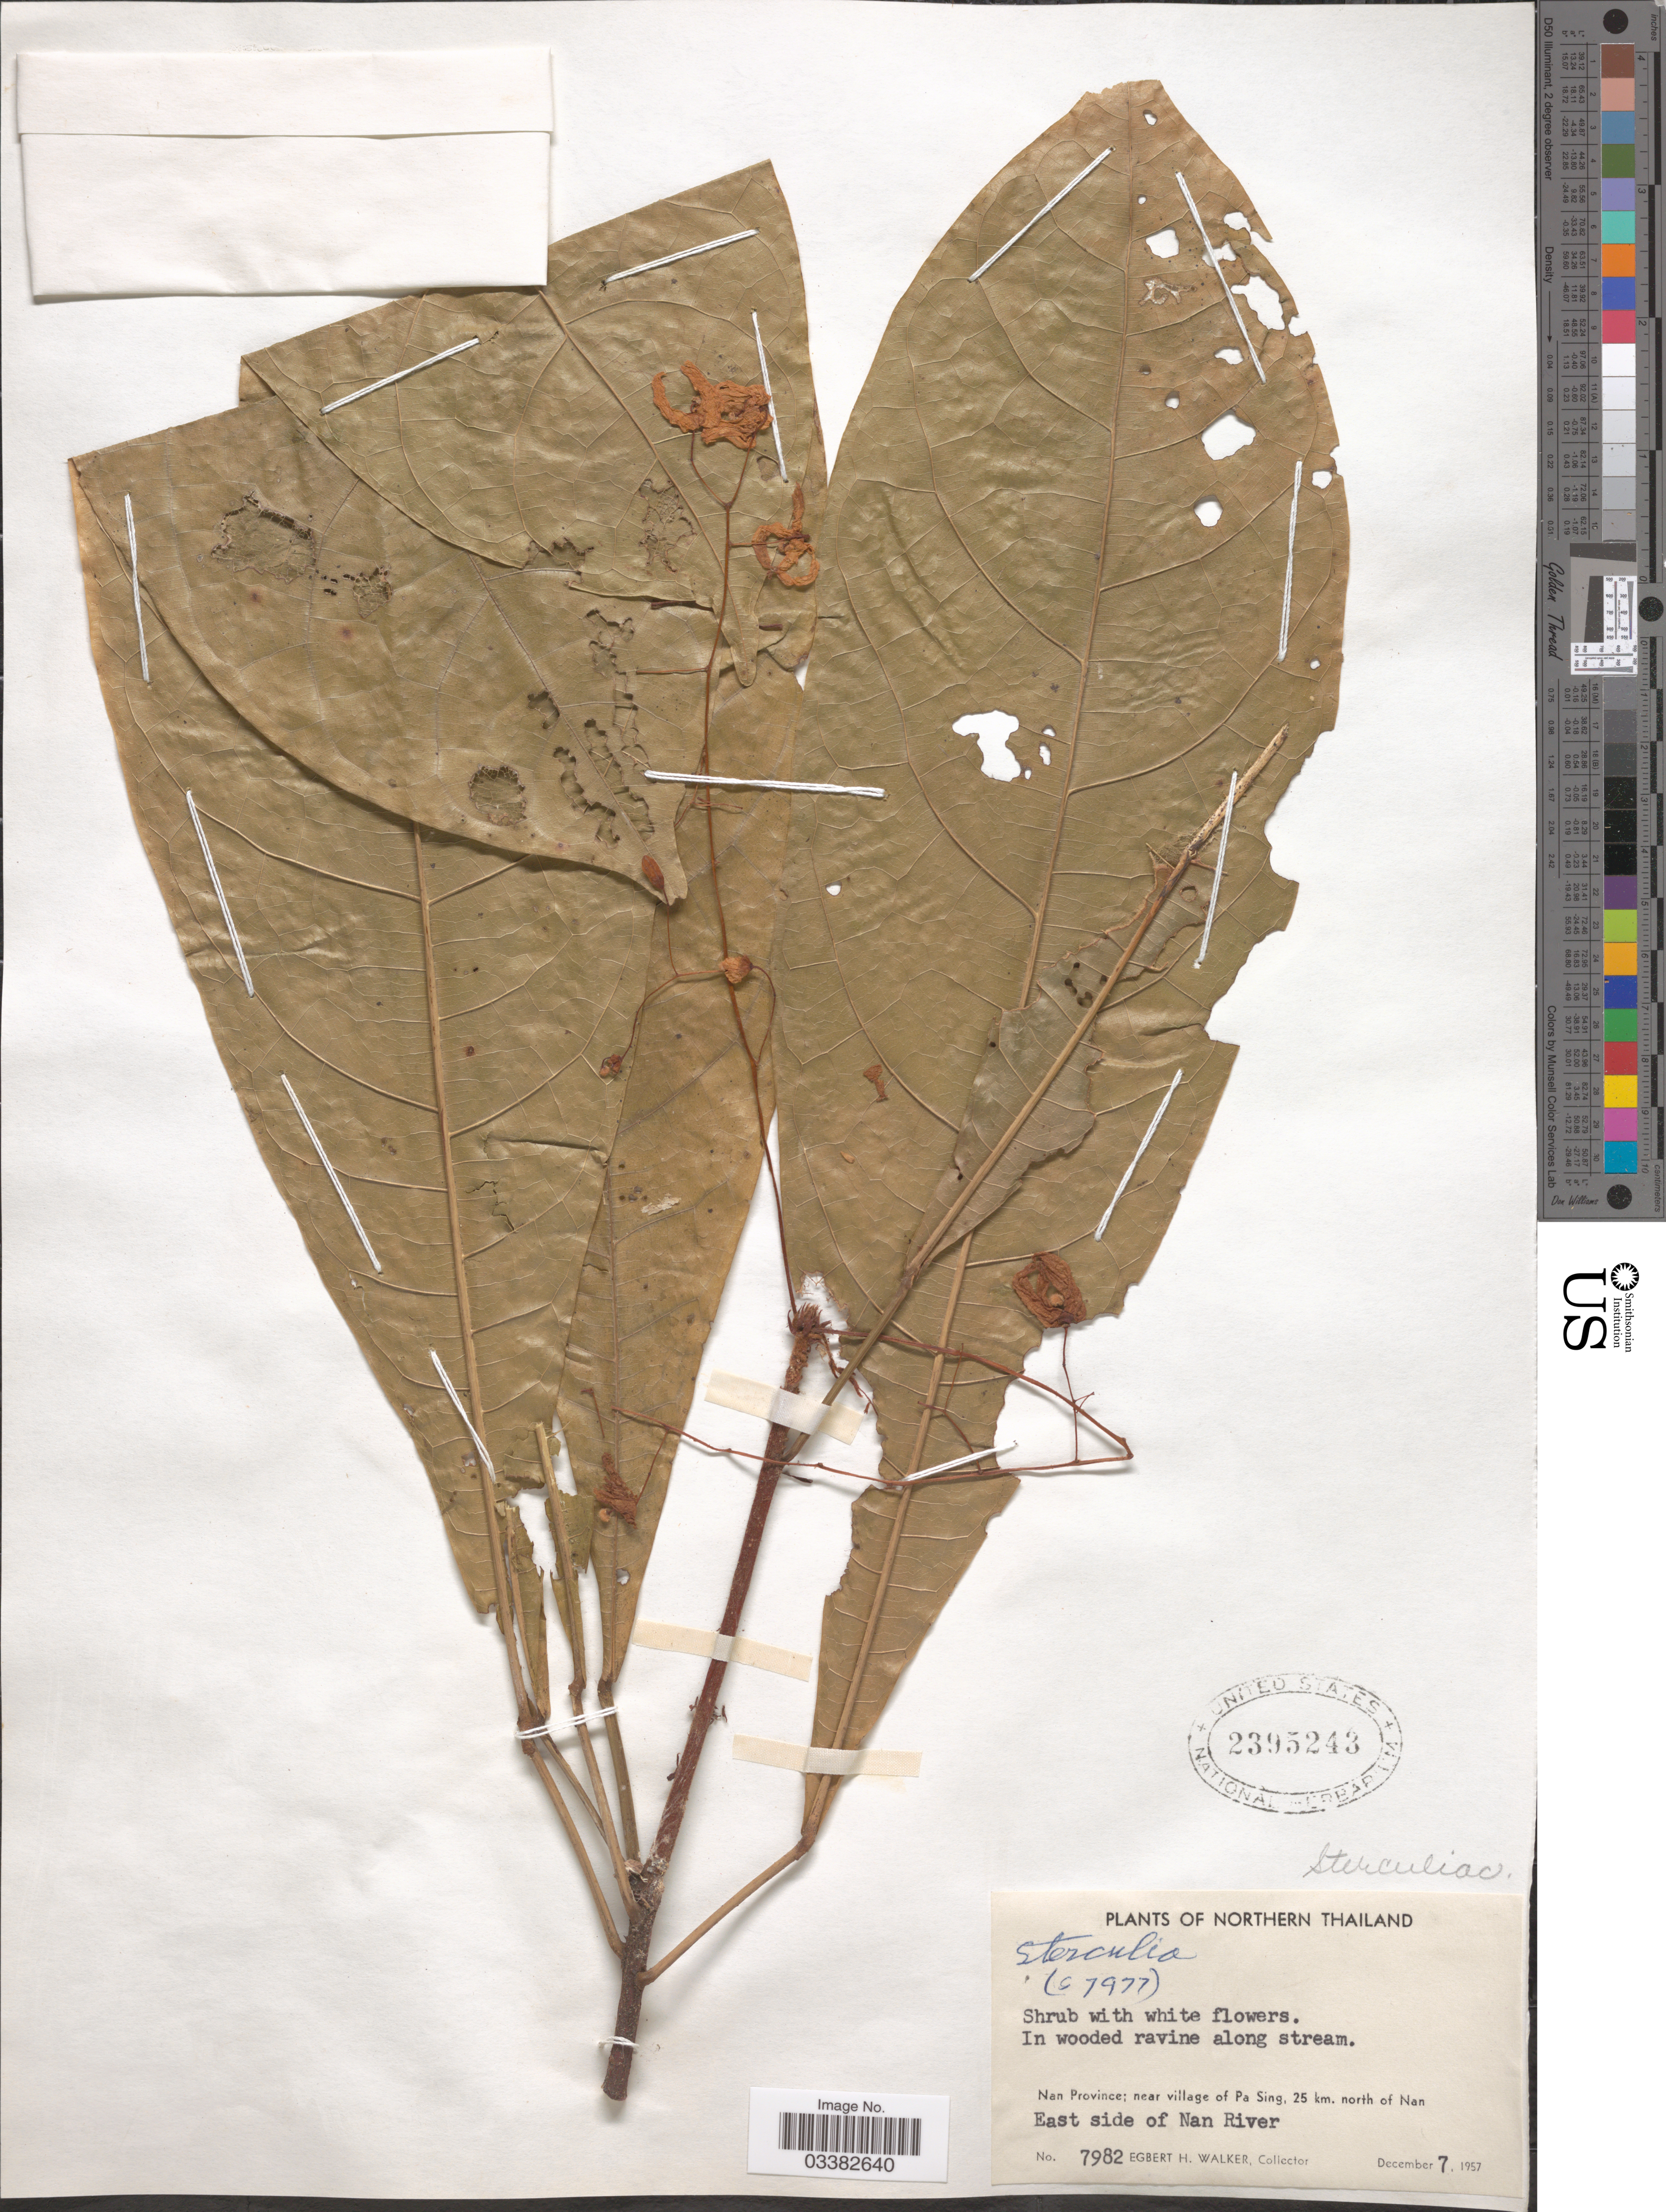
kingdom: Plantae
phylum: Tracheophyta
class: Magnoliopsida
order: Malvales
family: Malvaceae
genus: Sterculia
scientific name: Sterculia sp.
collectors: E. H. Walker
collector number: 7982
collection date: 1957-12-07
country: Thailand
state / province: Nan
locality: Northern Thailand. Near village of Pa Sing, 25 km. north of Nan. East side of Nan River.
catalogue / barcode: US 2395243